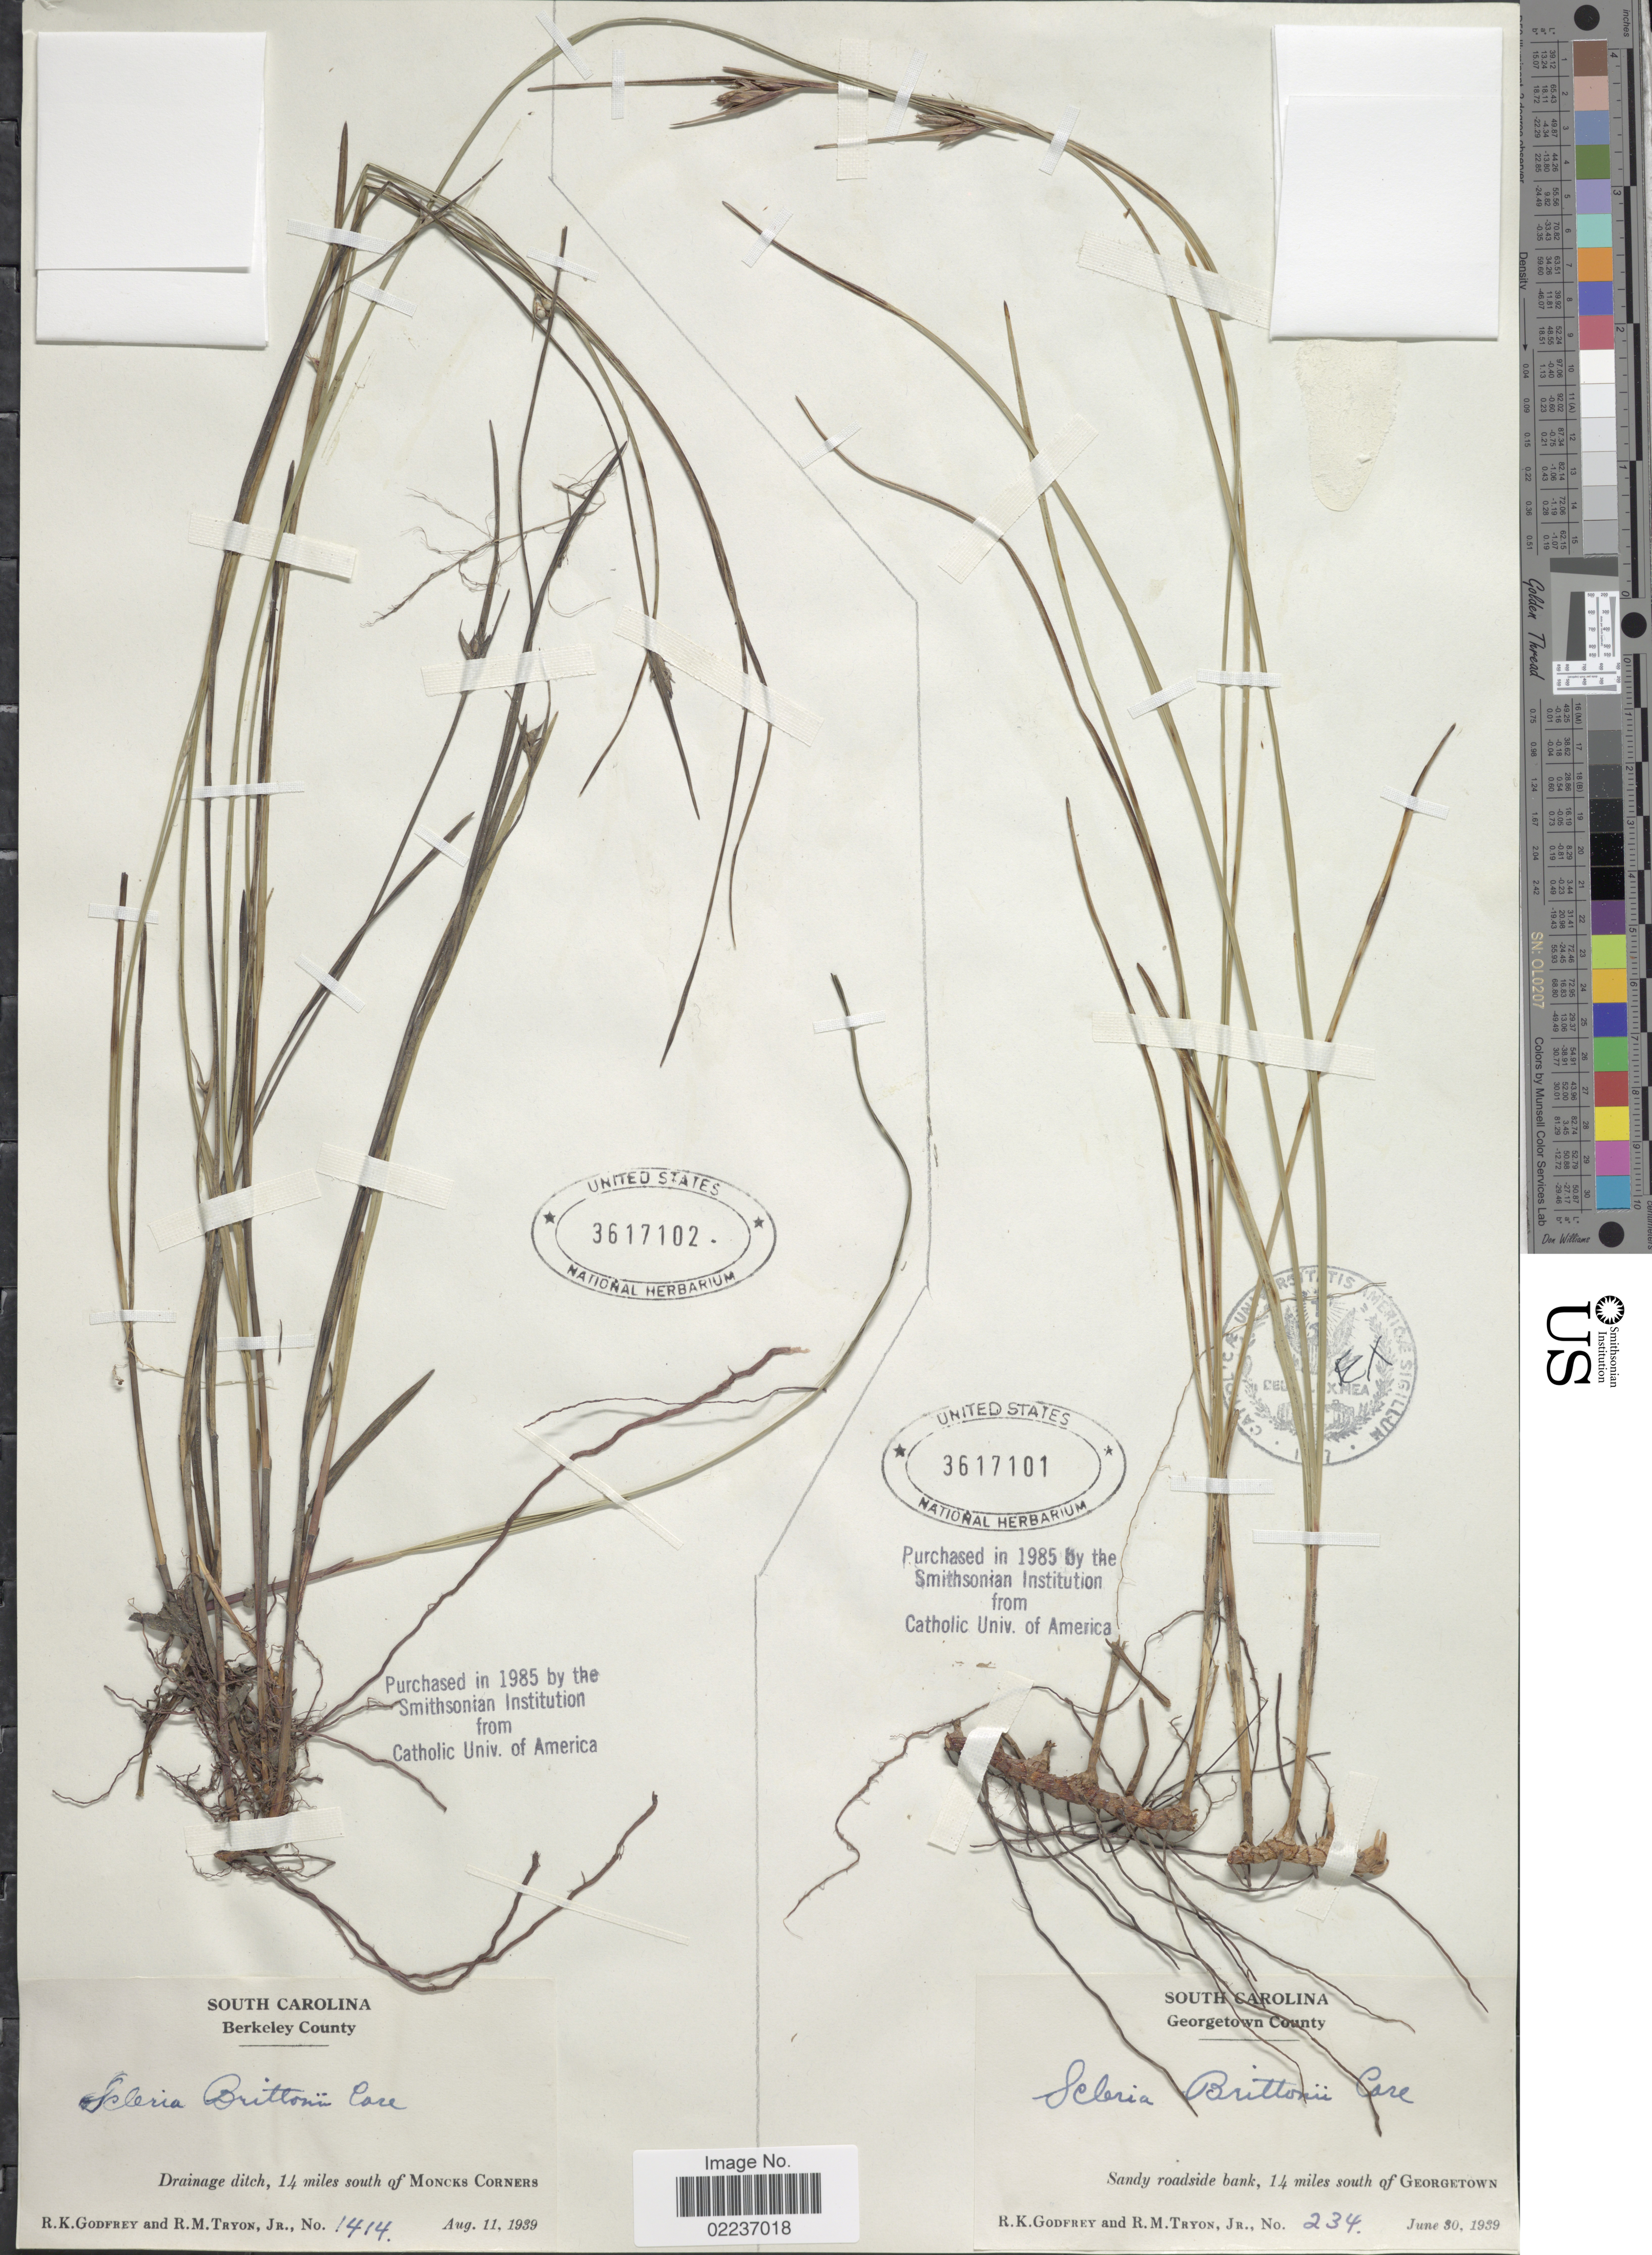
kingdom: Plantae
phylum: Tracheophyta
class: Liliopsida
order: Poales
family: Cyperaceae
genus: Scleria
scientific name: Scleria brittonii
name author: Core ex Small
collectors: R. K. Godfrey & R. M. Tryon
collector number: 1414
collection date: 1939-08-11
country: United States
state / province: South Carolina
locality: Berkeley County, drainage ditch, 14 miles south of Moncks Corners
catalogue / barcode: US 3617102-2